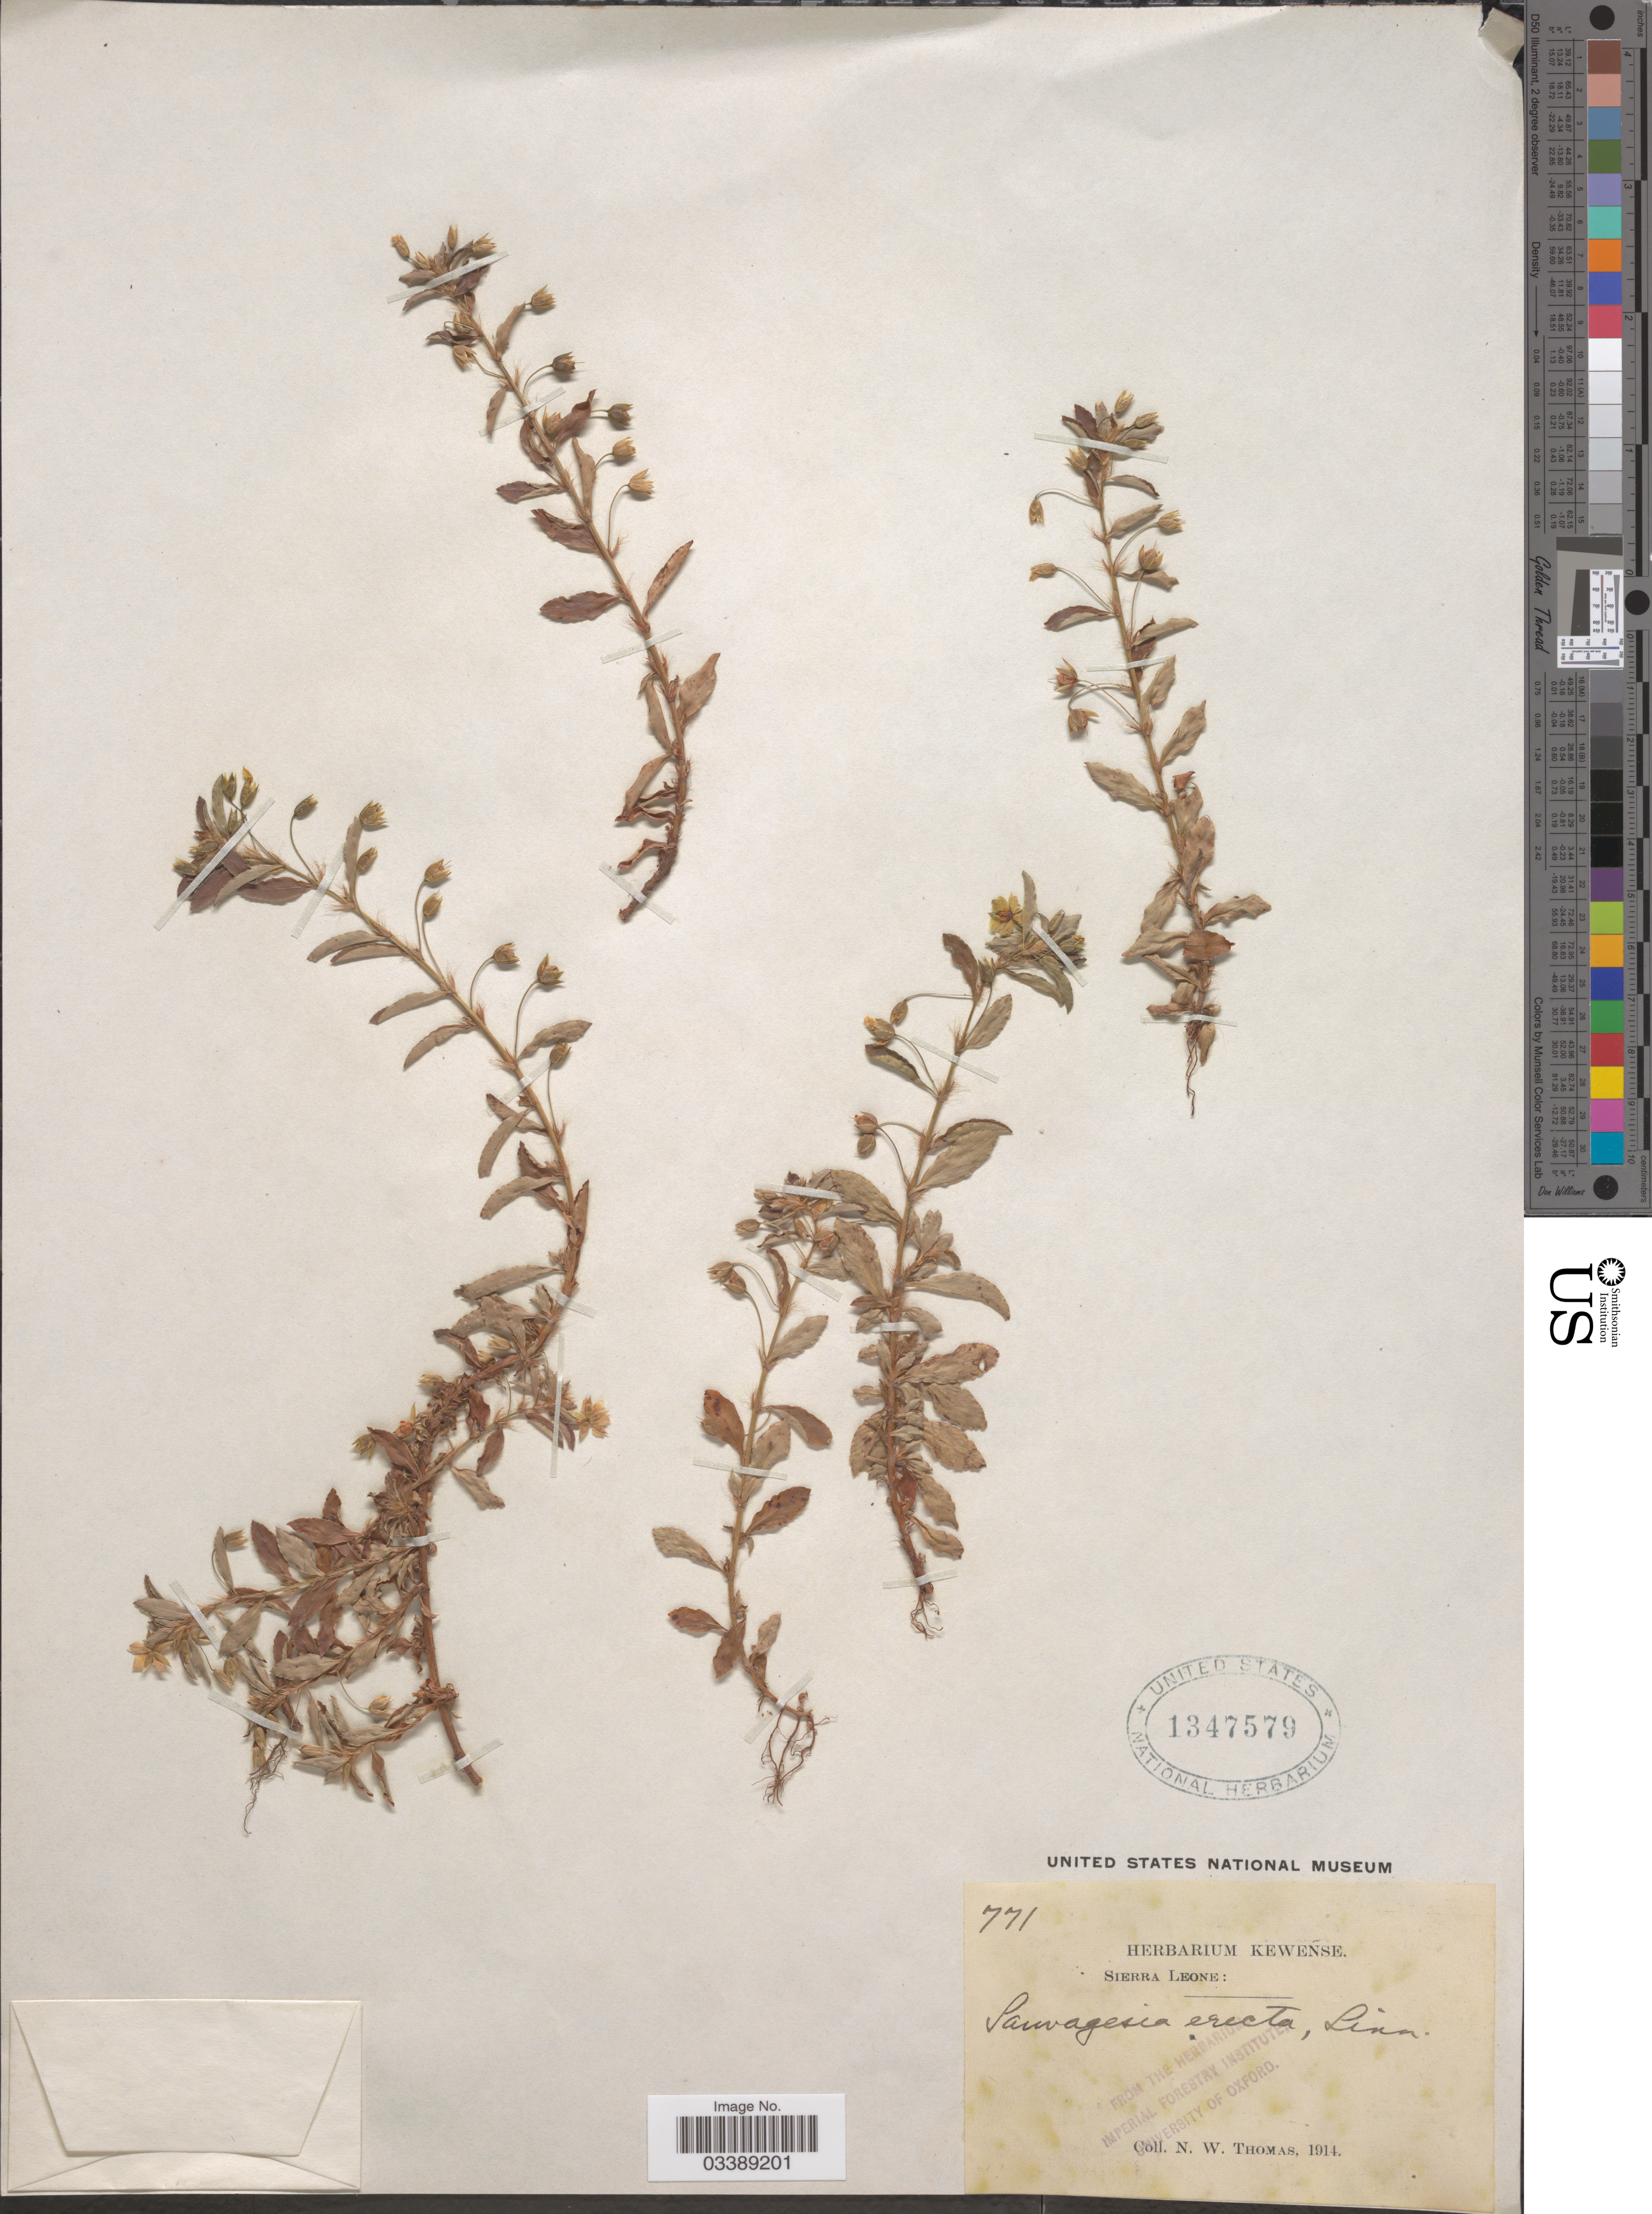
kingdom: Plantae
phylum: Tracheophyta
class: Magnoliopsida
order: Malpighiales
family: Ochnaceae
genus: Sauvagesia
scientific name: Sauvagesia erecta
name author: L.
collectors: N. Thomas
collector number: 771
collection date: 1914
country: Sierra Leone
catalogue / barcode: US 1347579